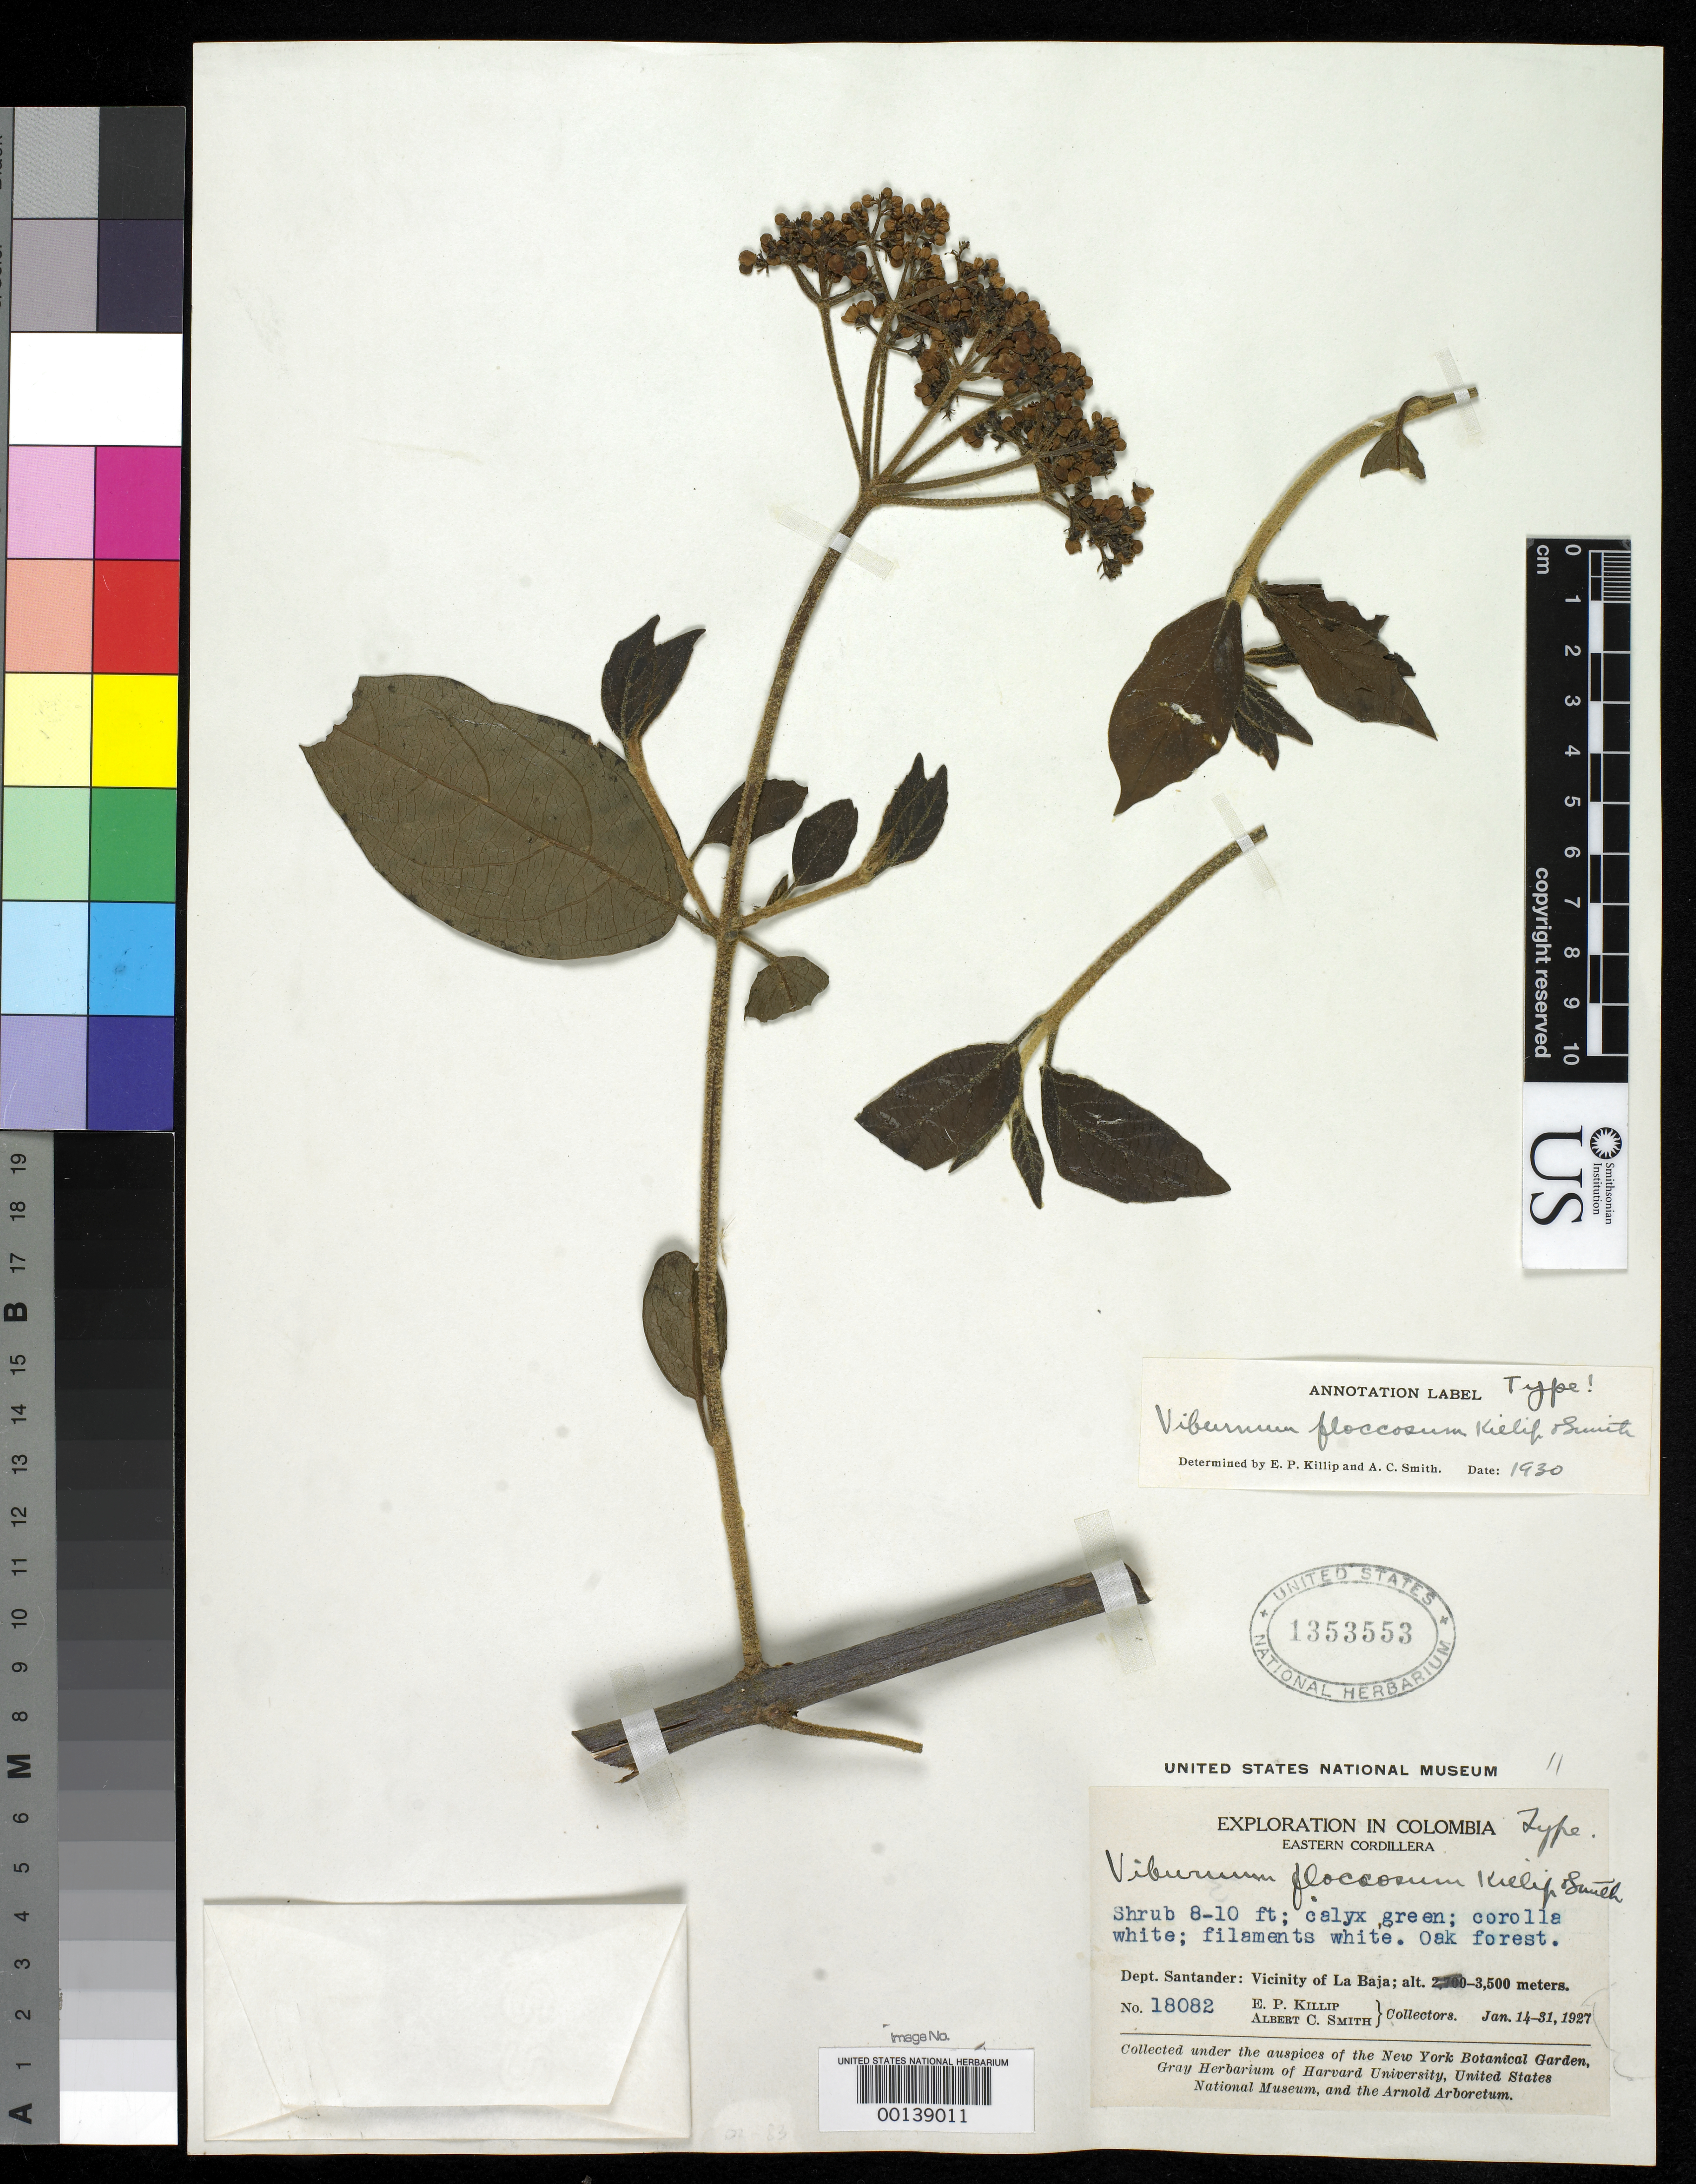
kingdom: Plantae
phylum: Tracheophyta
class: Magnoliopsida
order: Dipsacales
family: Viburnaceae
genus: Viburnum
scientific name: Viburnum floccosum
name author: Killip & A.C. Sm.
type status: Holotype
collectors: E. P. Killip & A. C. Smith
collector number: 18082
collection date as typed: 14 Jan 1927 to 31 Jan 1927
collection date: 1927-01-14/1927-01-31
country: Colombia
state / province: Norte de Santander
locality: La Baja.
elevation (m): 3500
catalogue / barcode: US 1353553